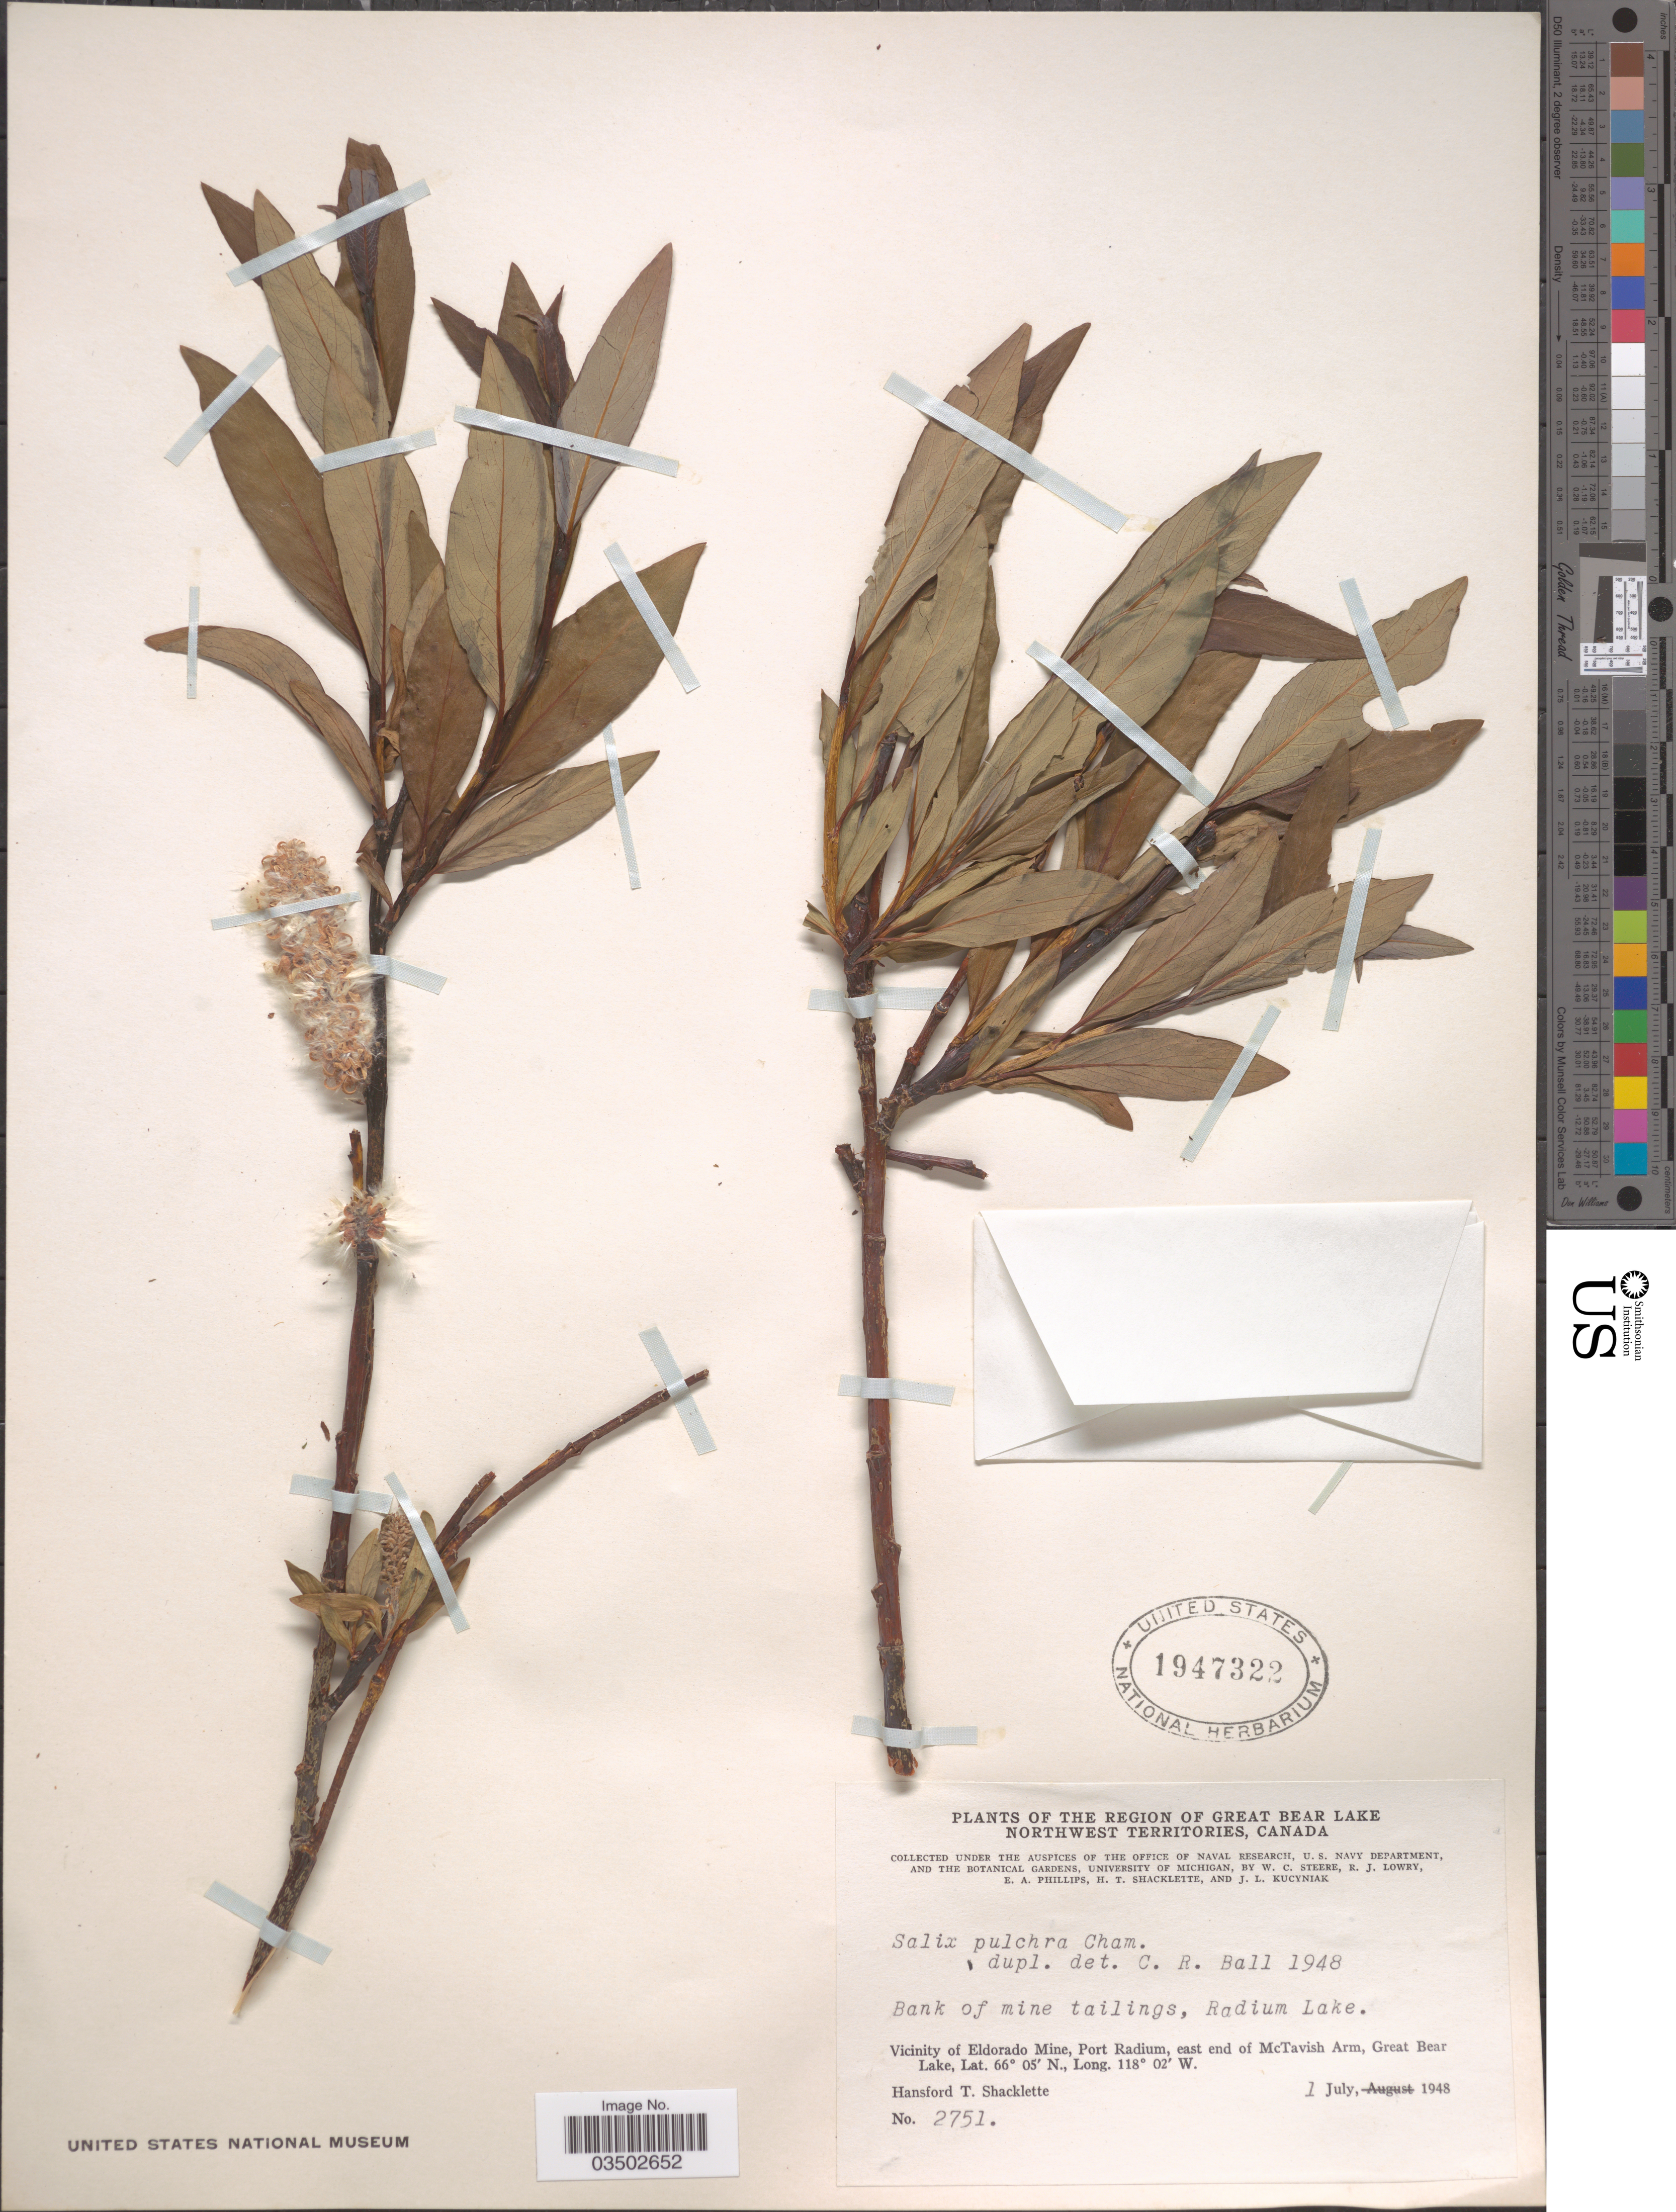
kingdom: Plantae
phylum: Tracheophyta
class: Magnoliopsida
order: Malpighiales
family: Salicaceae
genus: Salix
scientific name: Salix pulchra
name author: Cham.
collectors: H. Shacklette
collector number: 2751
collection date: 1948-07-01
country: Canada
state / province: Northwest Territories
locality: The region of Great Bear Lake. Bank of mine tailings, Radium Lake. Vicinity of Eldorado Mine, Port Radium, east end of McTavish Arm, Great Bear Lake.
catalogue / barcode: US 1947322